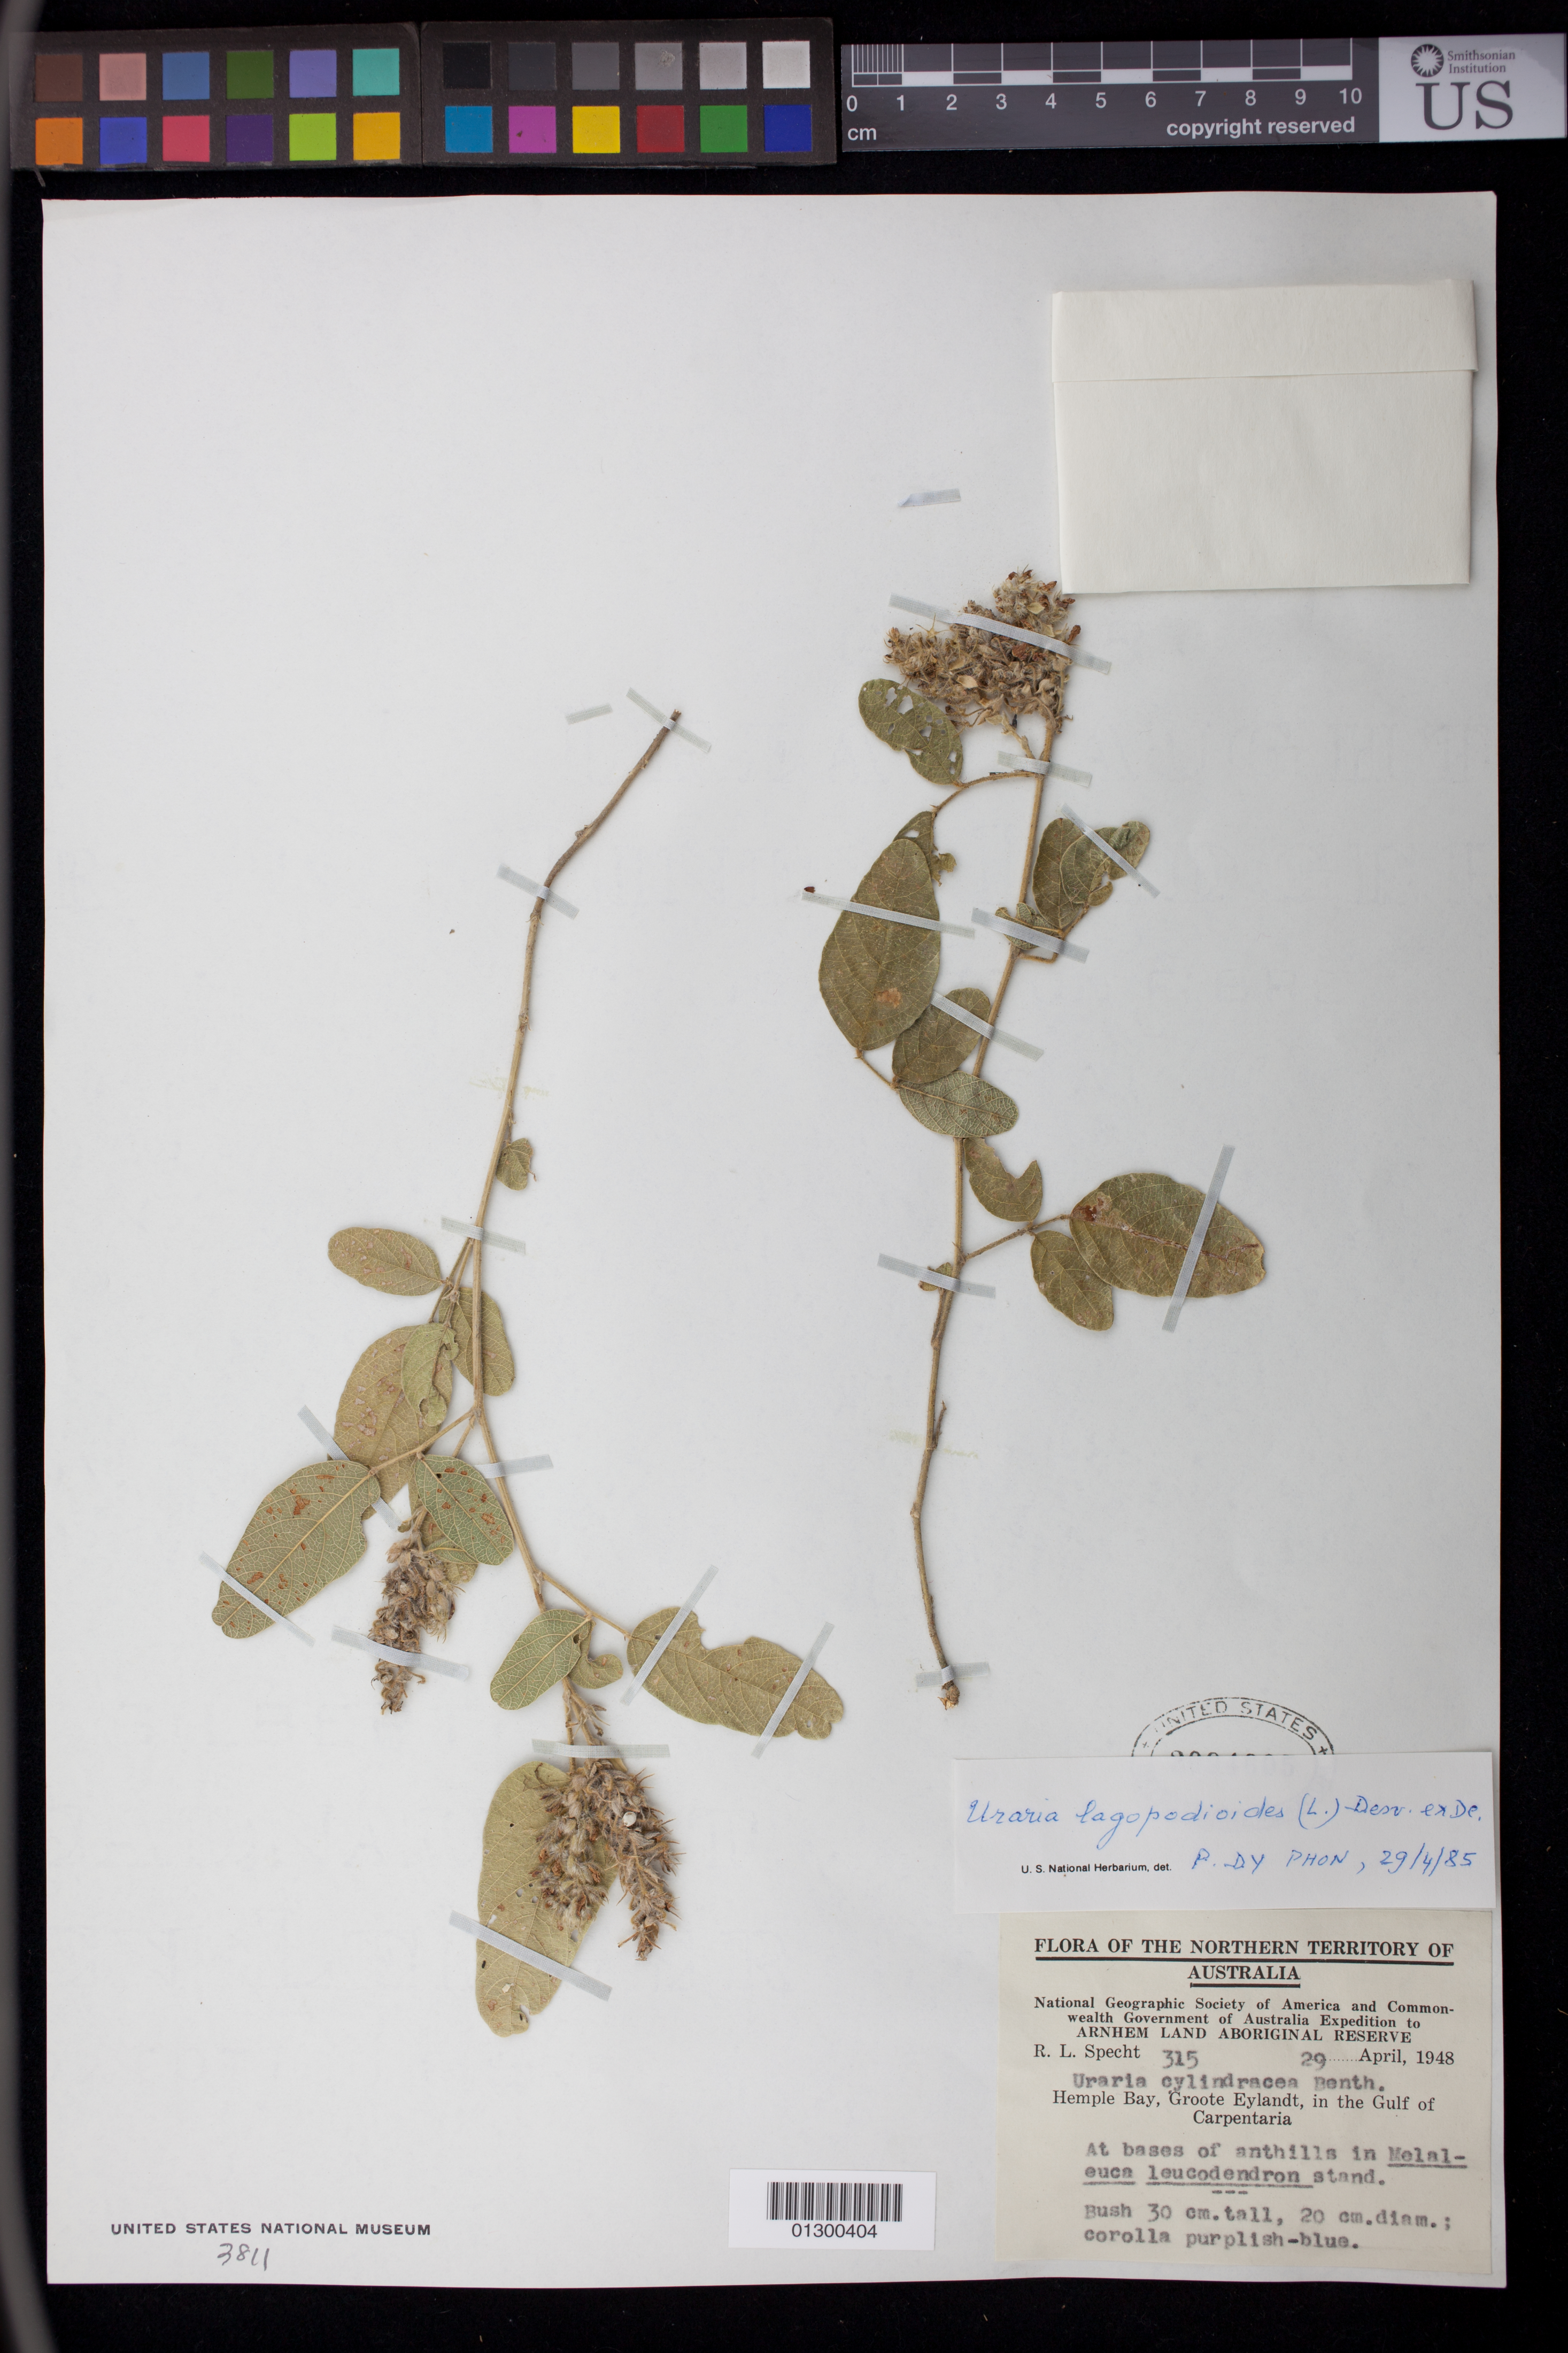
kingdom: Plantae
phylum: Tracheophyta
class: Magnoliopsida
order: Fabales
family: Fabaceae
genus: Uraria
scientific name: Uraria lagopodioides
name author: (L.) Desv. ex DC.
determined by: Phon, P. Dy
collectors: R. L. Specht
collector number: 315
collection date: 1948-04-29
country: Australia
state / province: Northern Territory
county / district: East Arnhem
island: Groote Eylandt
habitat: At bases of ant hills in Melaleuca leucodendron stand.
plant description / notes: Bush 30 cm. tall, 20 cm. diam.; corolla purplish-blue.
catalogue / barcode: US 2094605